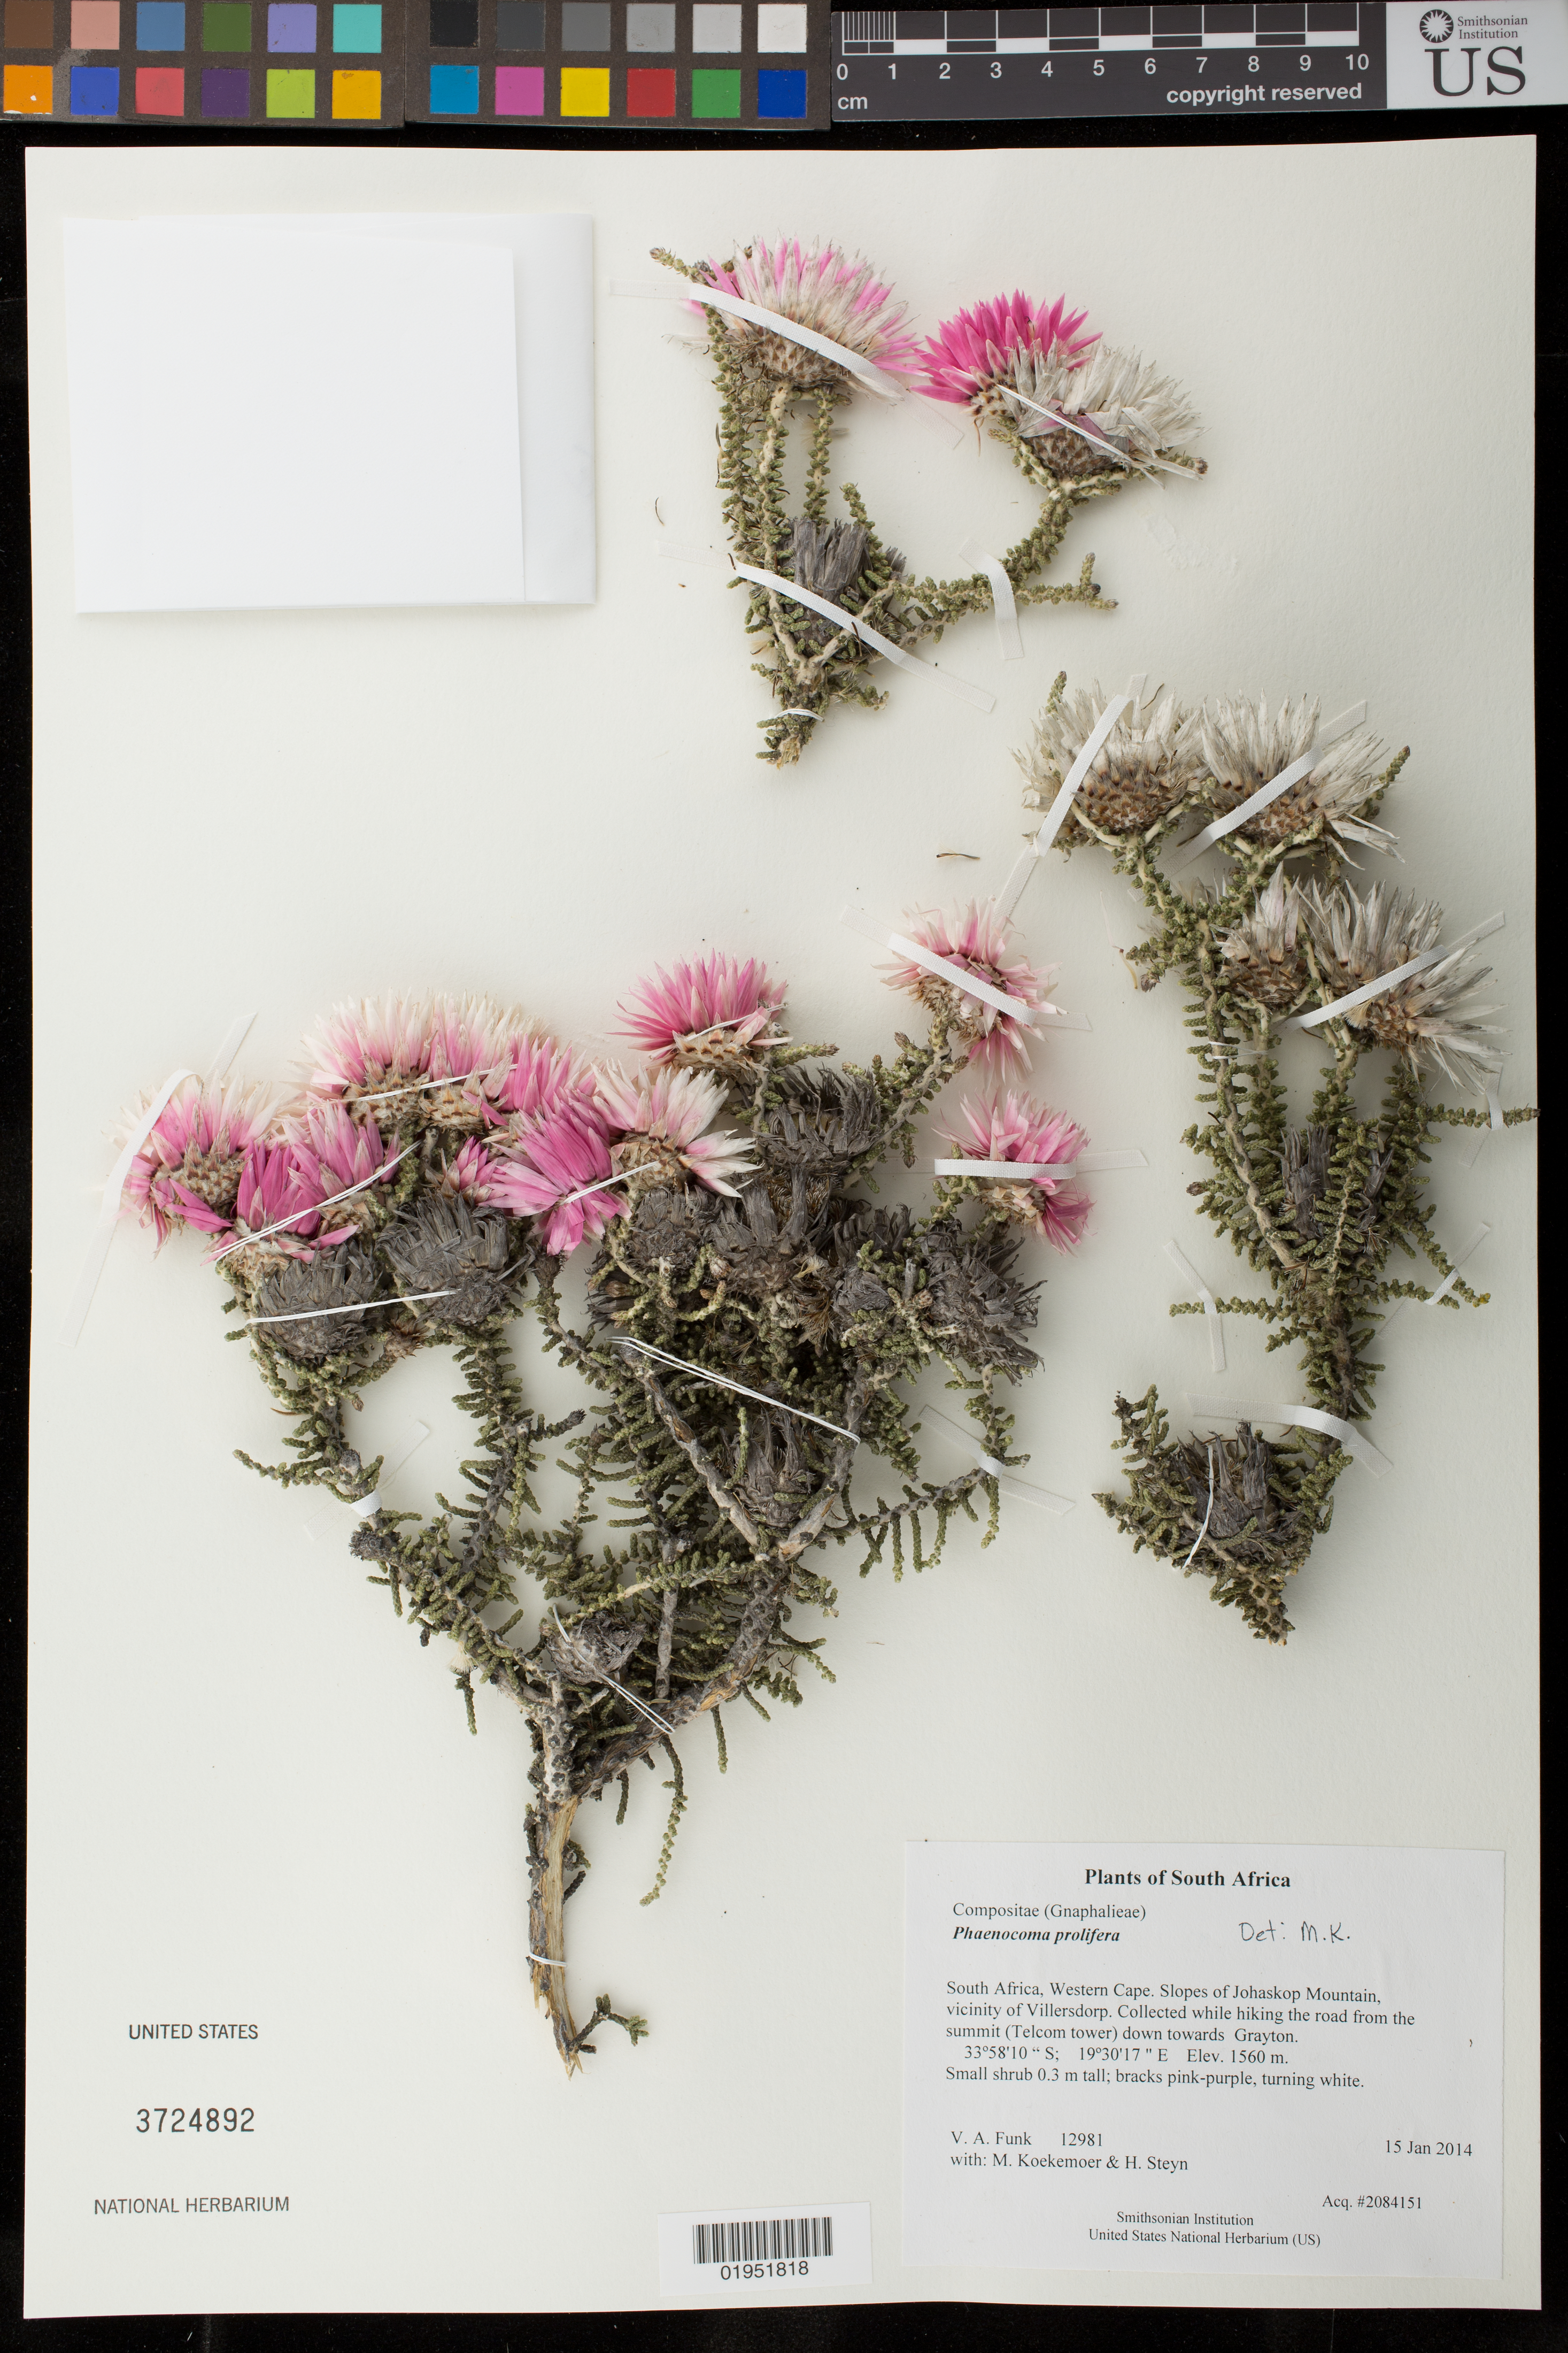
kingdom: Plantae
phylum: Tracheophyta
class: Magnoliopsida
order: Asterales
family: Asteraceae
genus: Phaenocoma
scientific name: Phaenocoma prolifera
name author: (L.) D. Don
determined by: Koekemoer, M.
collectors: M. Koekemoer & H. Steyn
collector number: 12981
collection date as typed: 15 Jan 2014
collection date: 2014-01-15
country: South Africa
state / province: Western Cape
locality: Slopes of Johaskop Mountain, vicinity of Villersdorp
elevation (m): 1560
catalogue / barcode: US 3724892